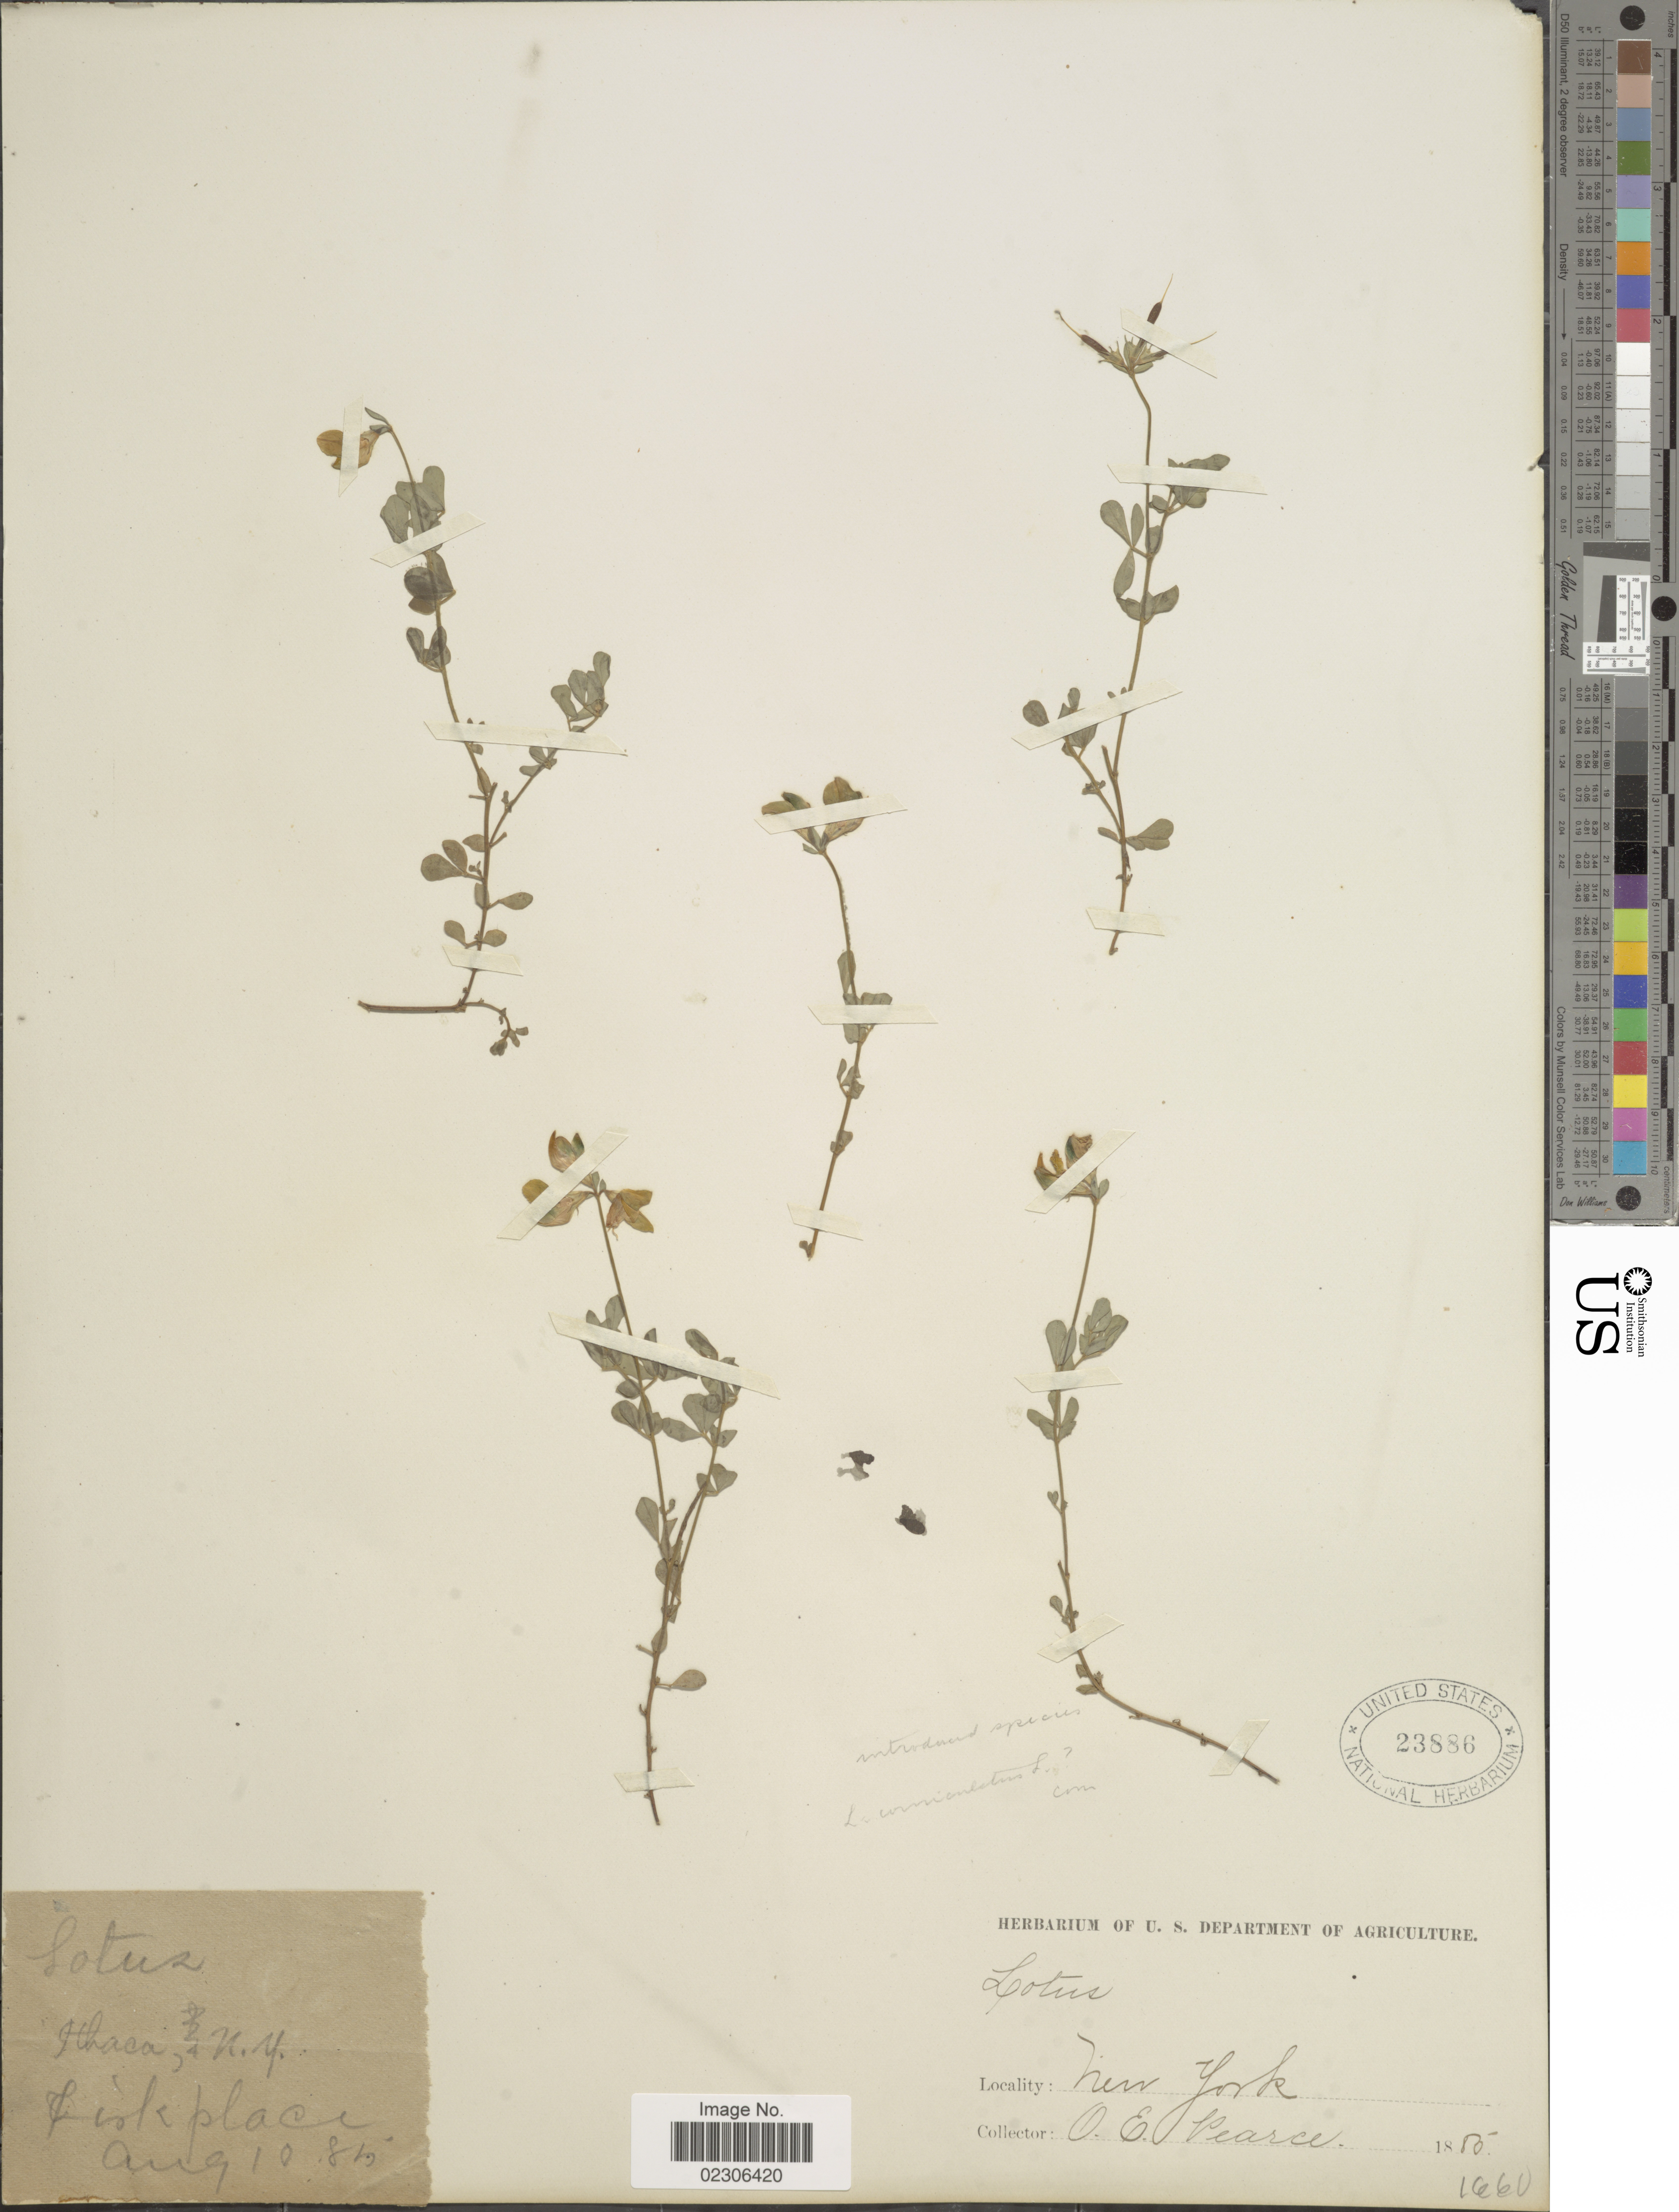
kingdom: Plantae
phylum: Tracheophyta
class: Magnoliopsida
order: Fabales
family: Fabaceae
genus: Lotus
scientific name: Lotus sp.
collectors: O. E. Pearce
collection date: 1885-08-10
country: United States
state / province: New York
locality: Ithaca, N. Y.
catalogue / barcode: US 23886